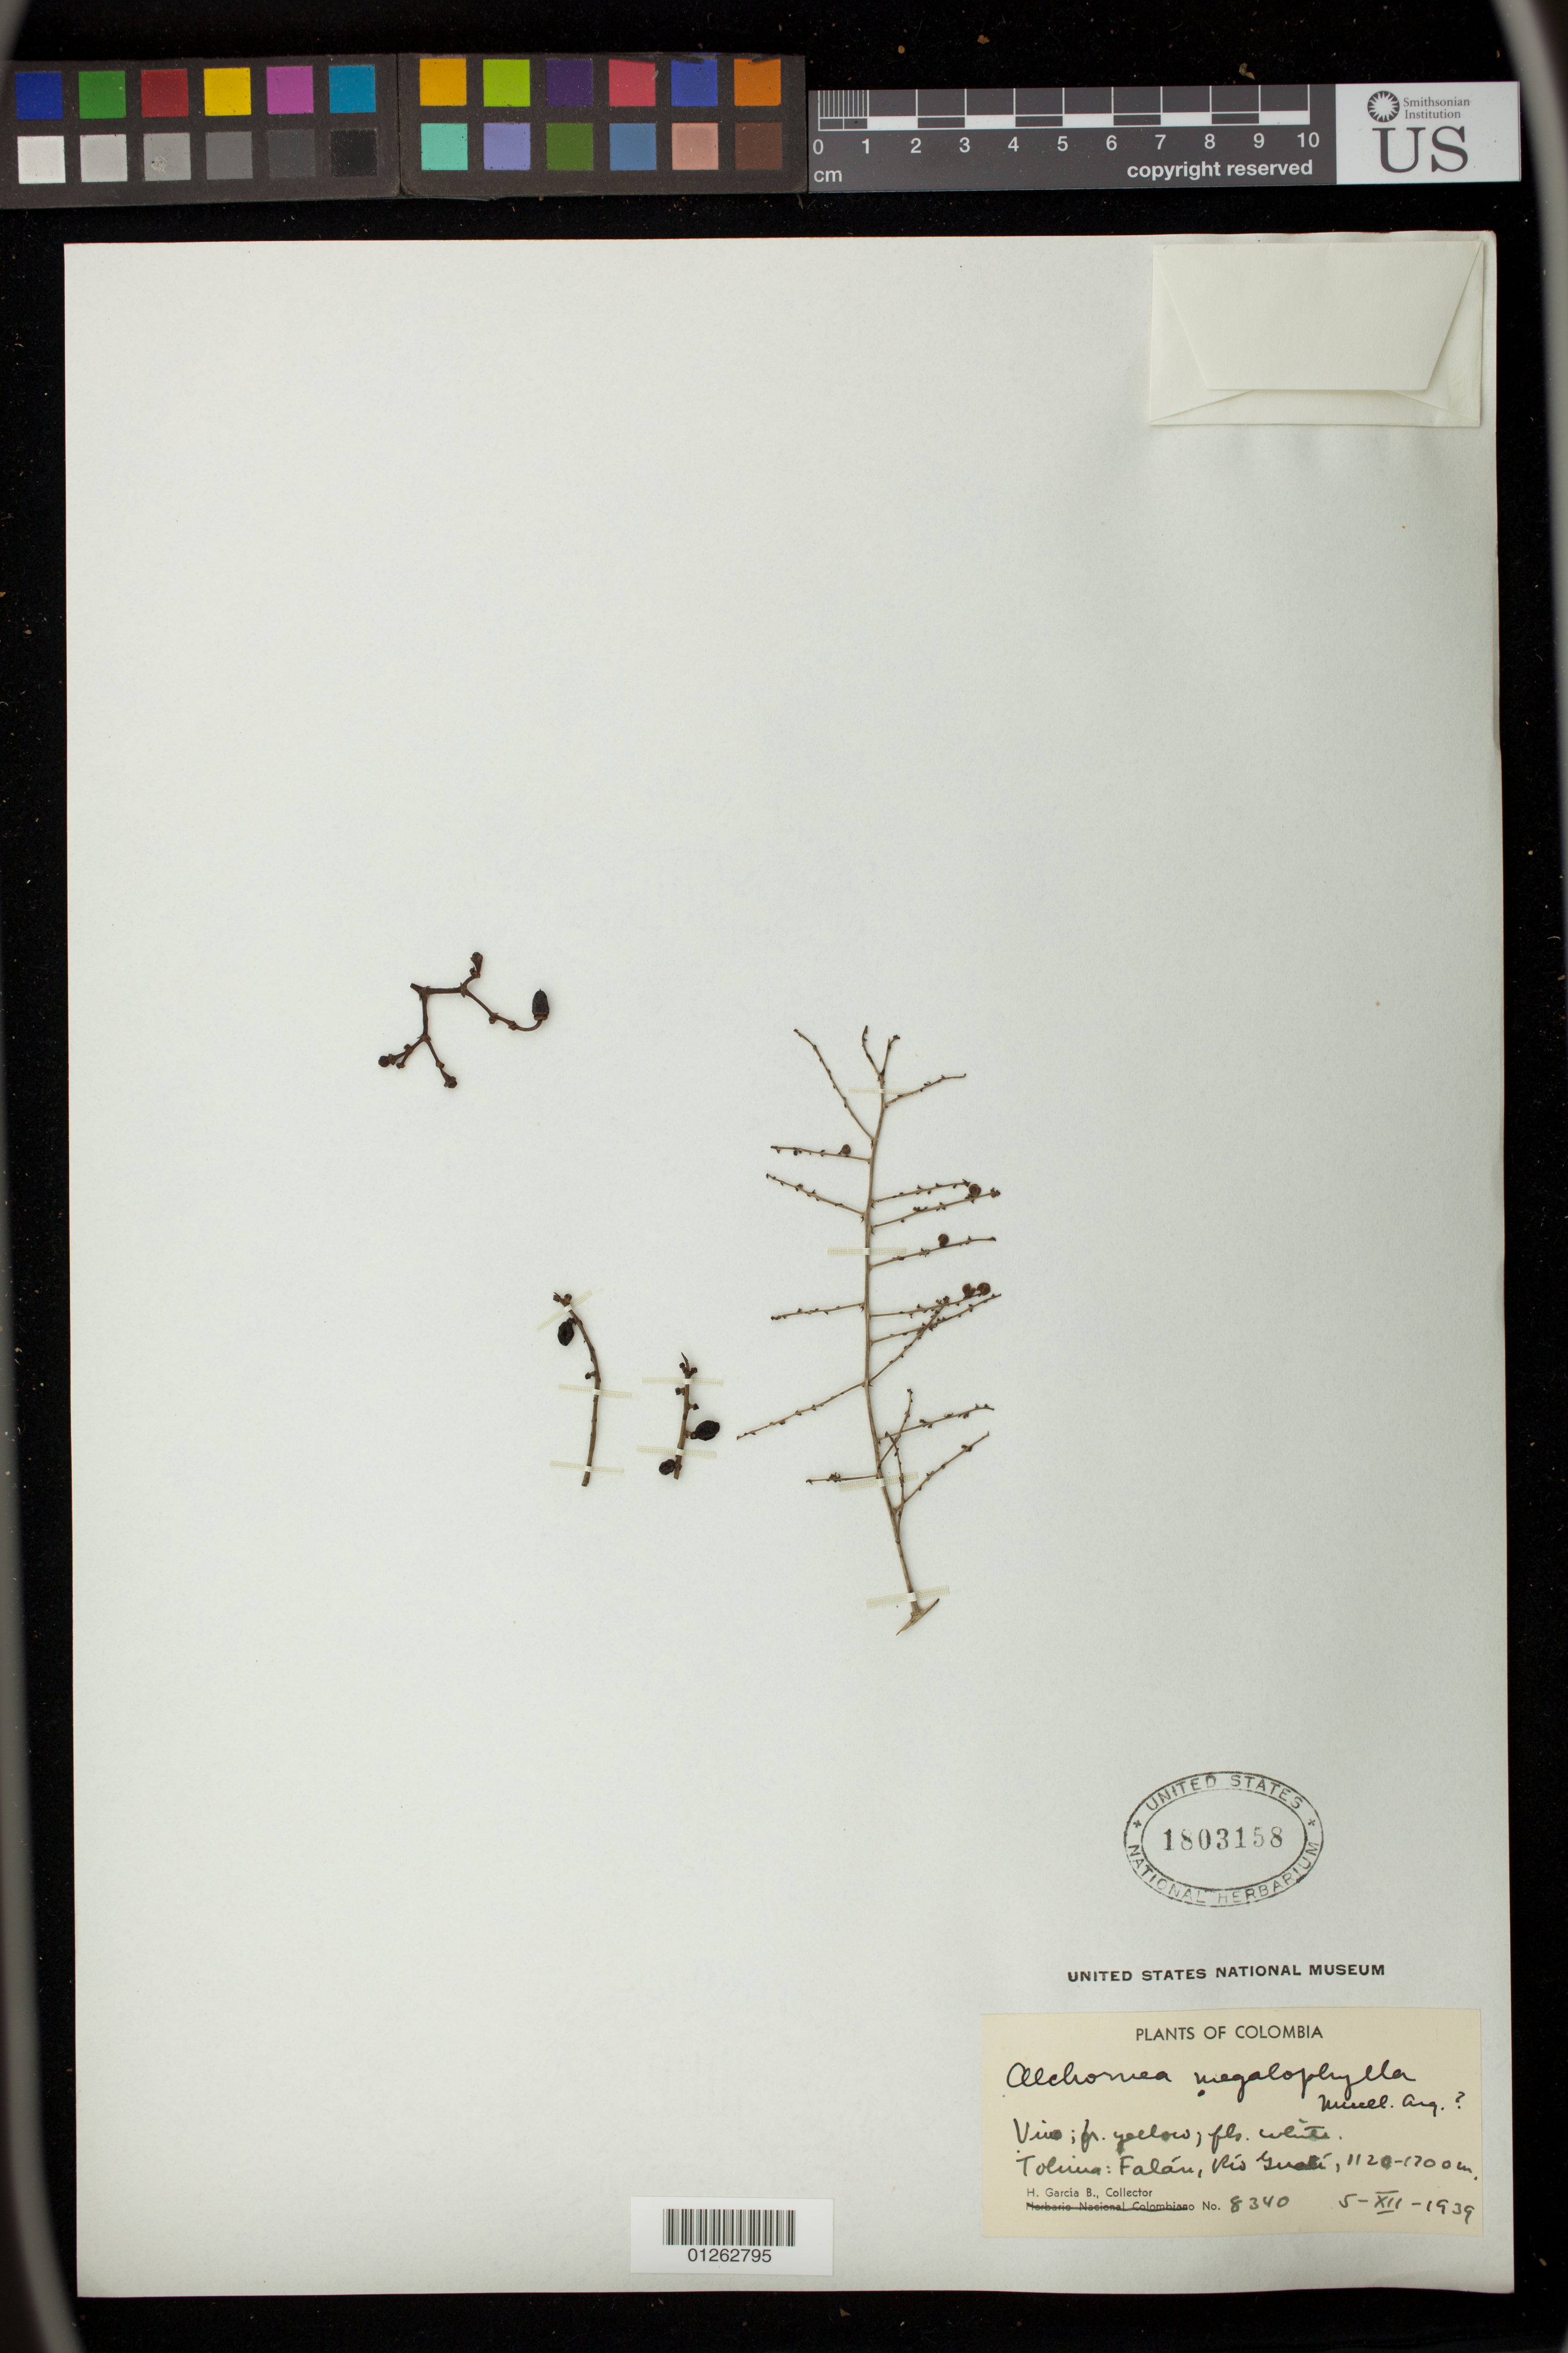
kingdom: Plantae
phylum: Tracheophyta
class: Magnoliopsida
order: Malpighiales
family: Euphorbiaceae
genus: Alchornea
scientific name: Alchornea megalophylla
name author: Müll. Arg.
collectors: H. García Barriga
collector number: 8340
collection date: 1939-12-05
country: Colombia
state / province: Tolima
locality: Falan, Rio Guali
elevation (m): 341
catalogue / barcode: US 1803158